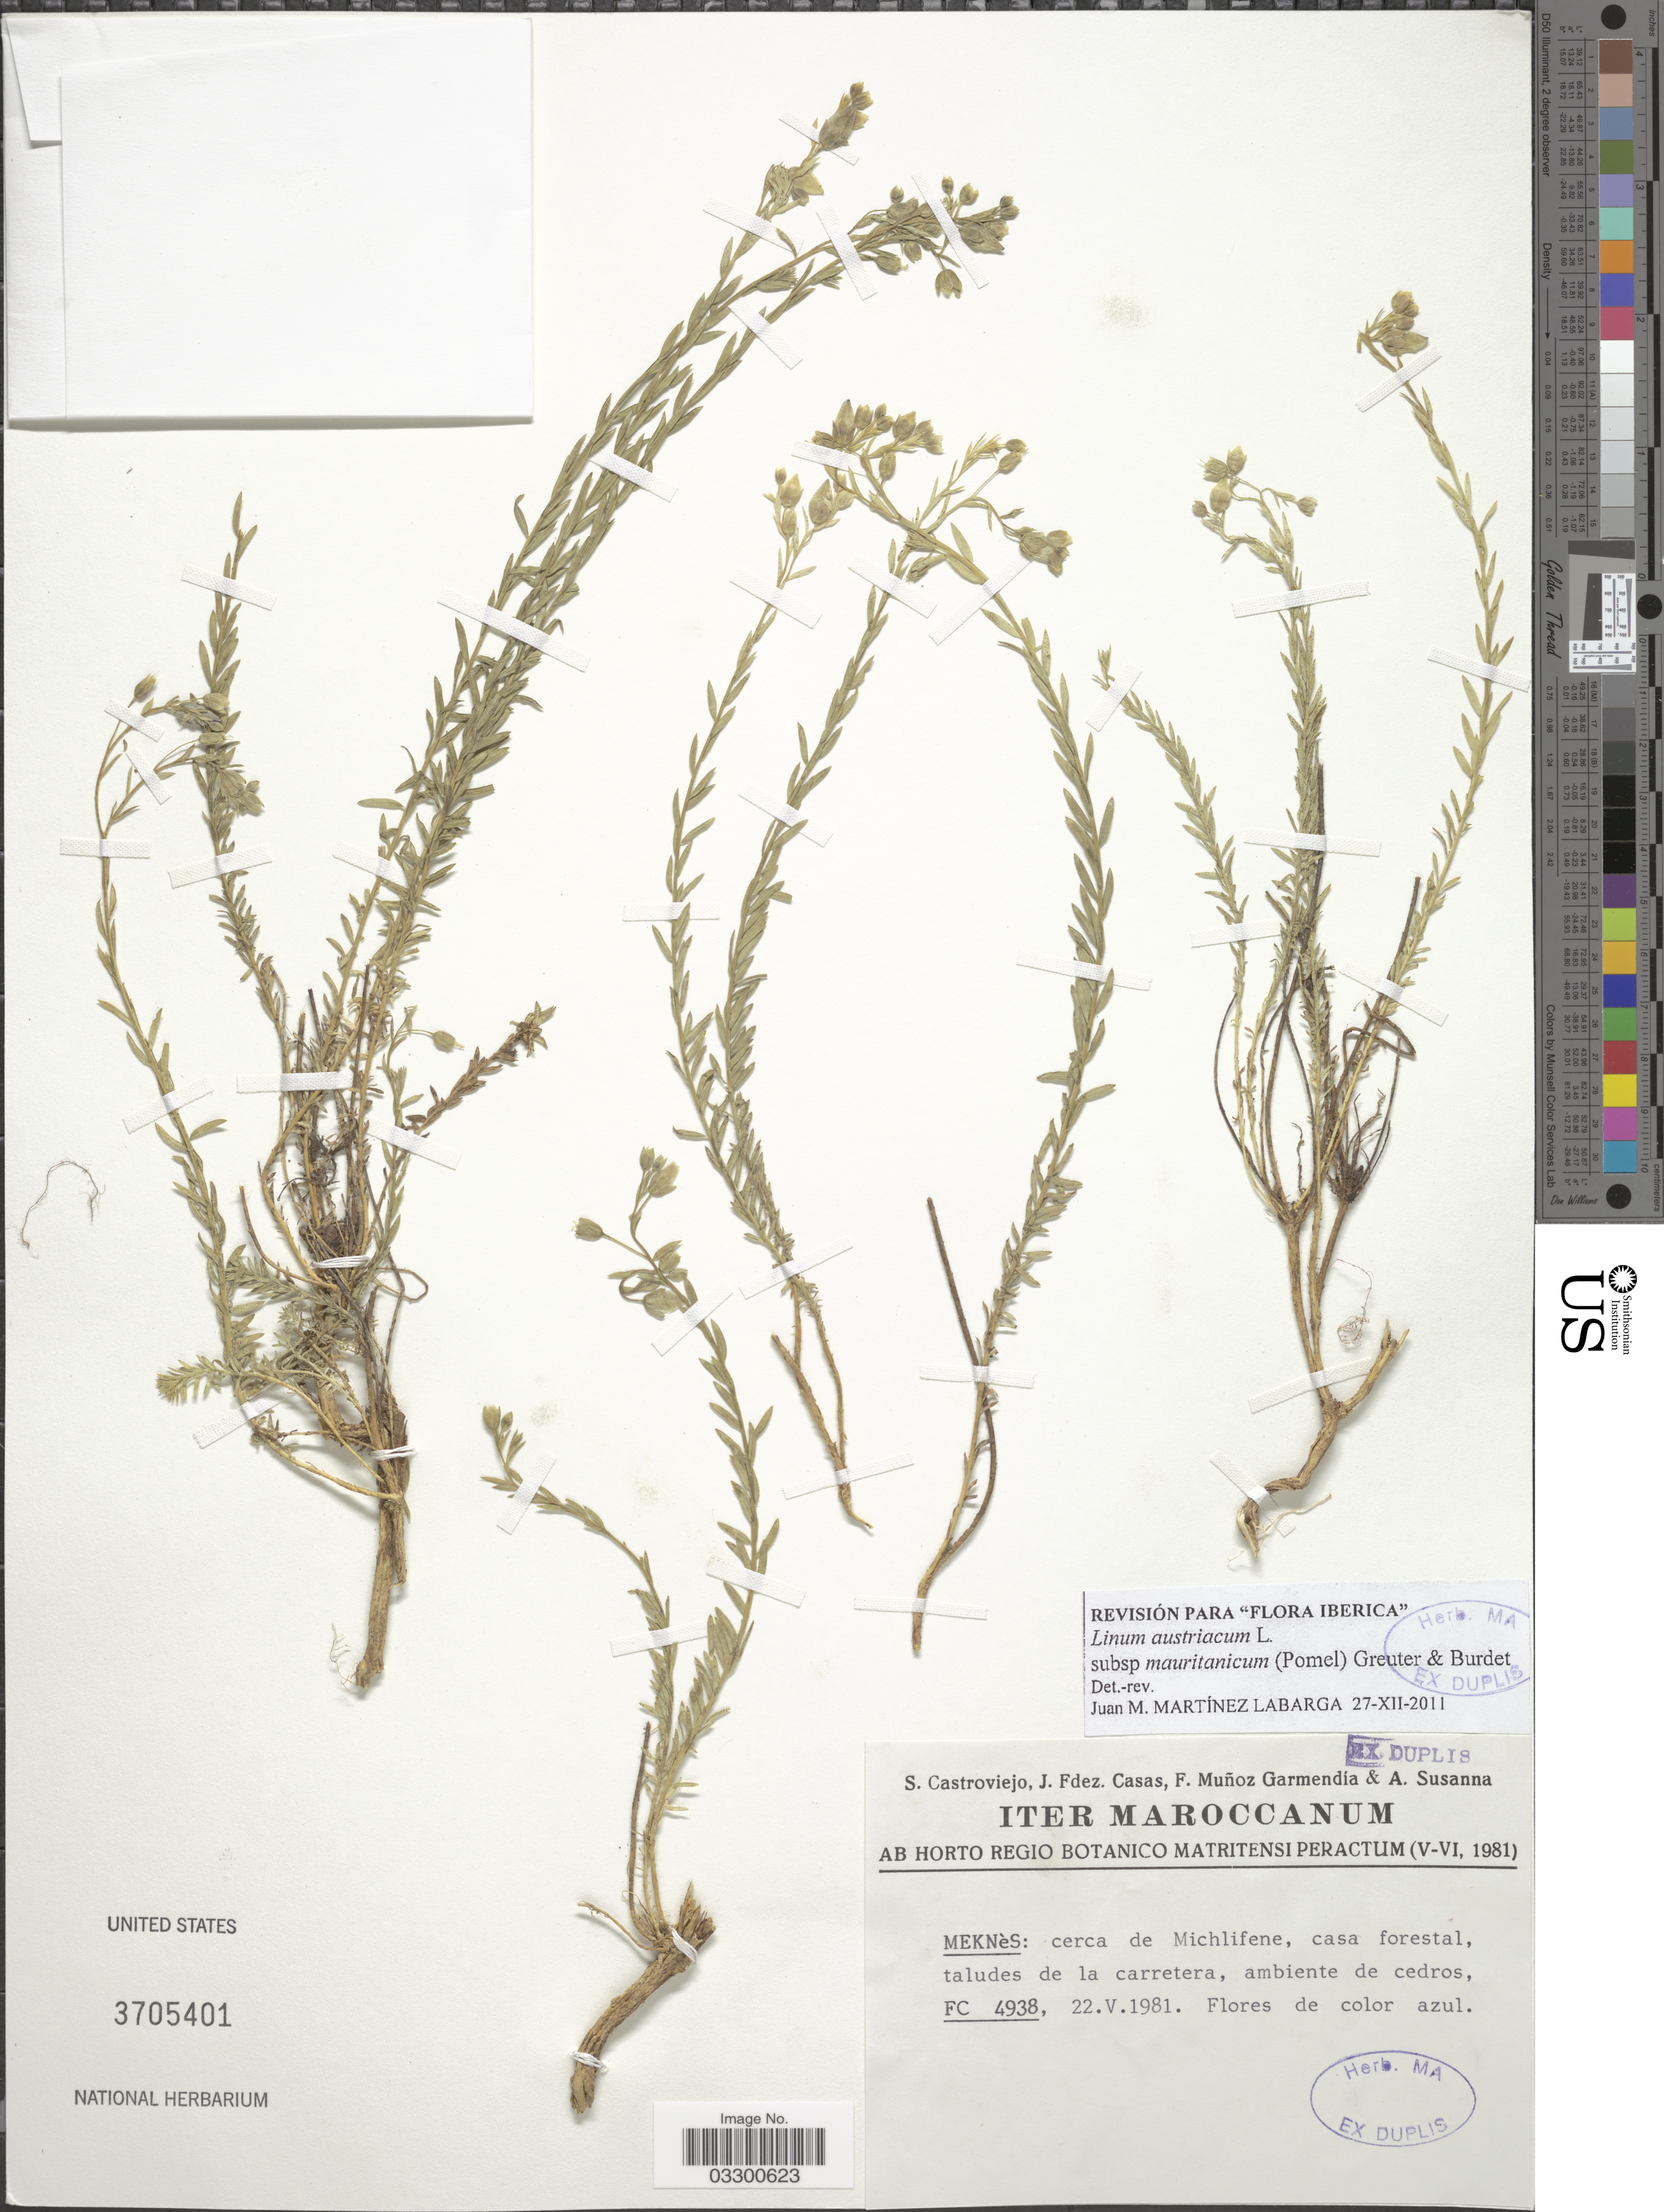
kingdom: Plantae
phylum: Tracheophyta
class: Magnoliopsida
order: Malpighiales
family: Linaceae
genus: Linum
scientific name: Linum austriacum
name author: L.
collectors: S. Castroviejo, J. Casas, F. Muñoz Garmendia & A. Sussana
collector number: FC 4938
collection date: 1981-05-22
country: Morocco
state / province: Meknès-Tafilalet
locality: Meknès: cerca de Michlifene.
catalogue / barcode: US 3705401